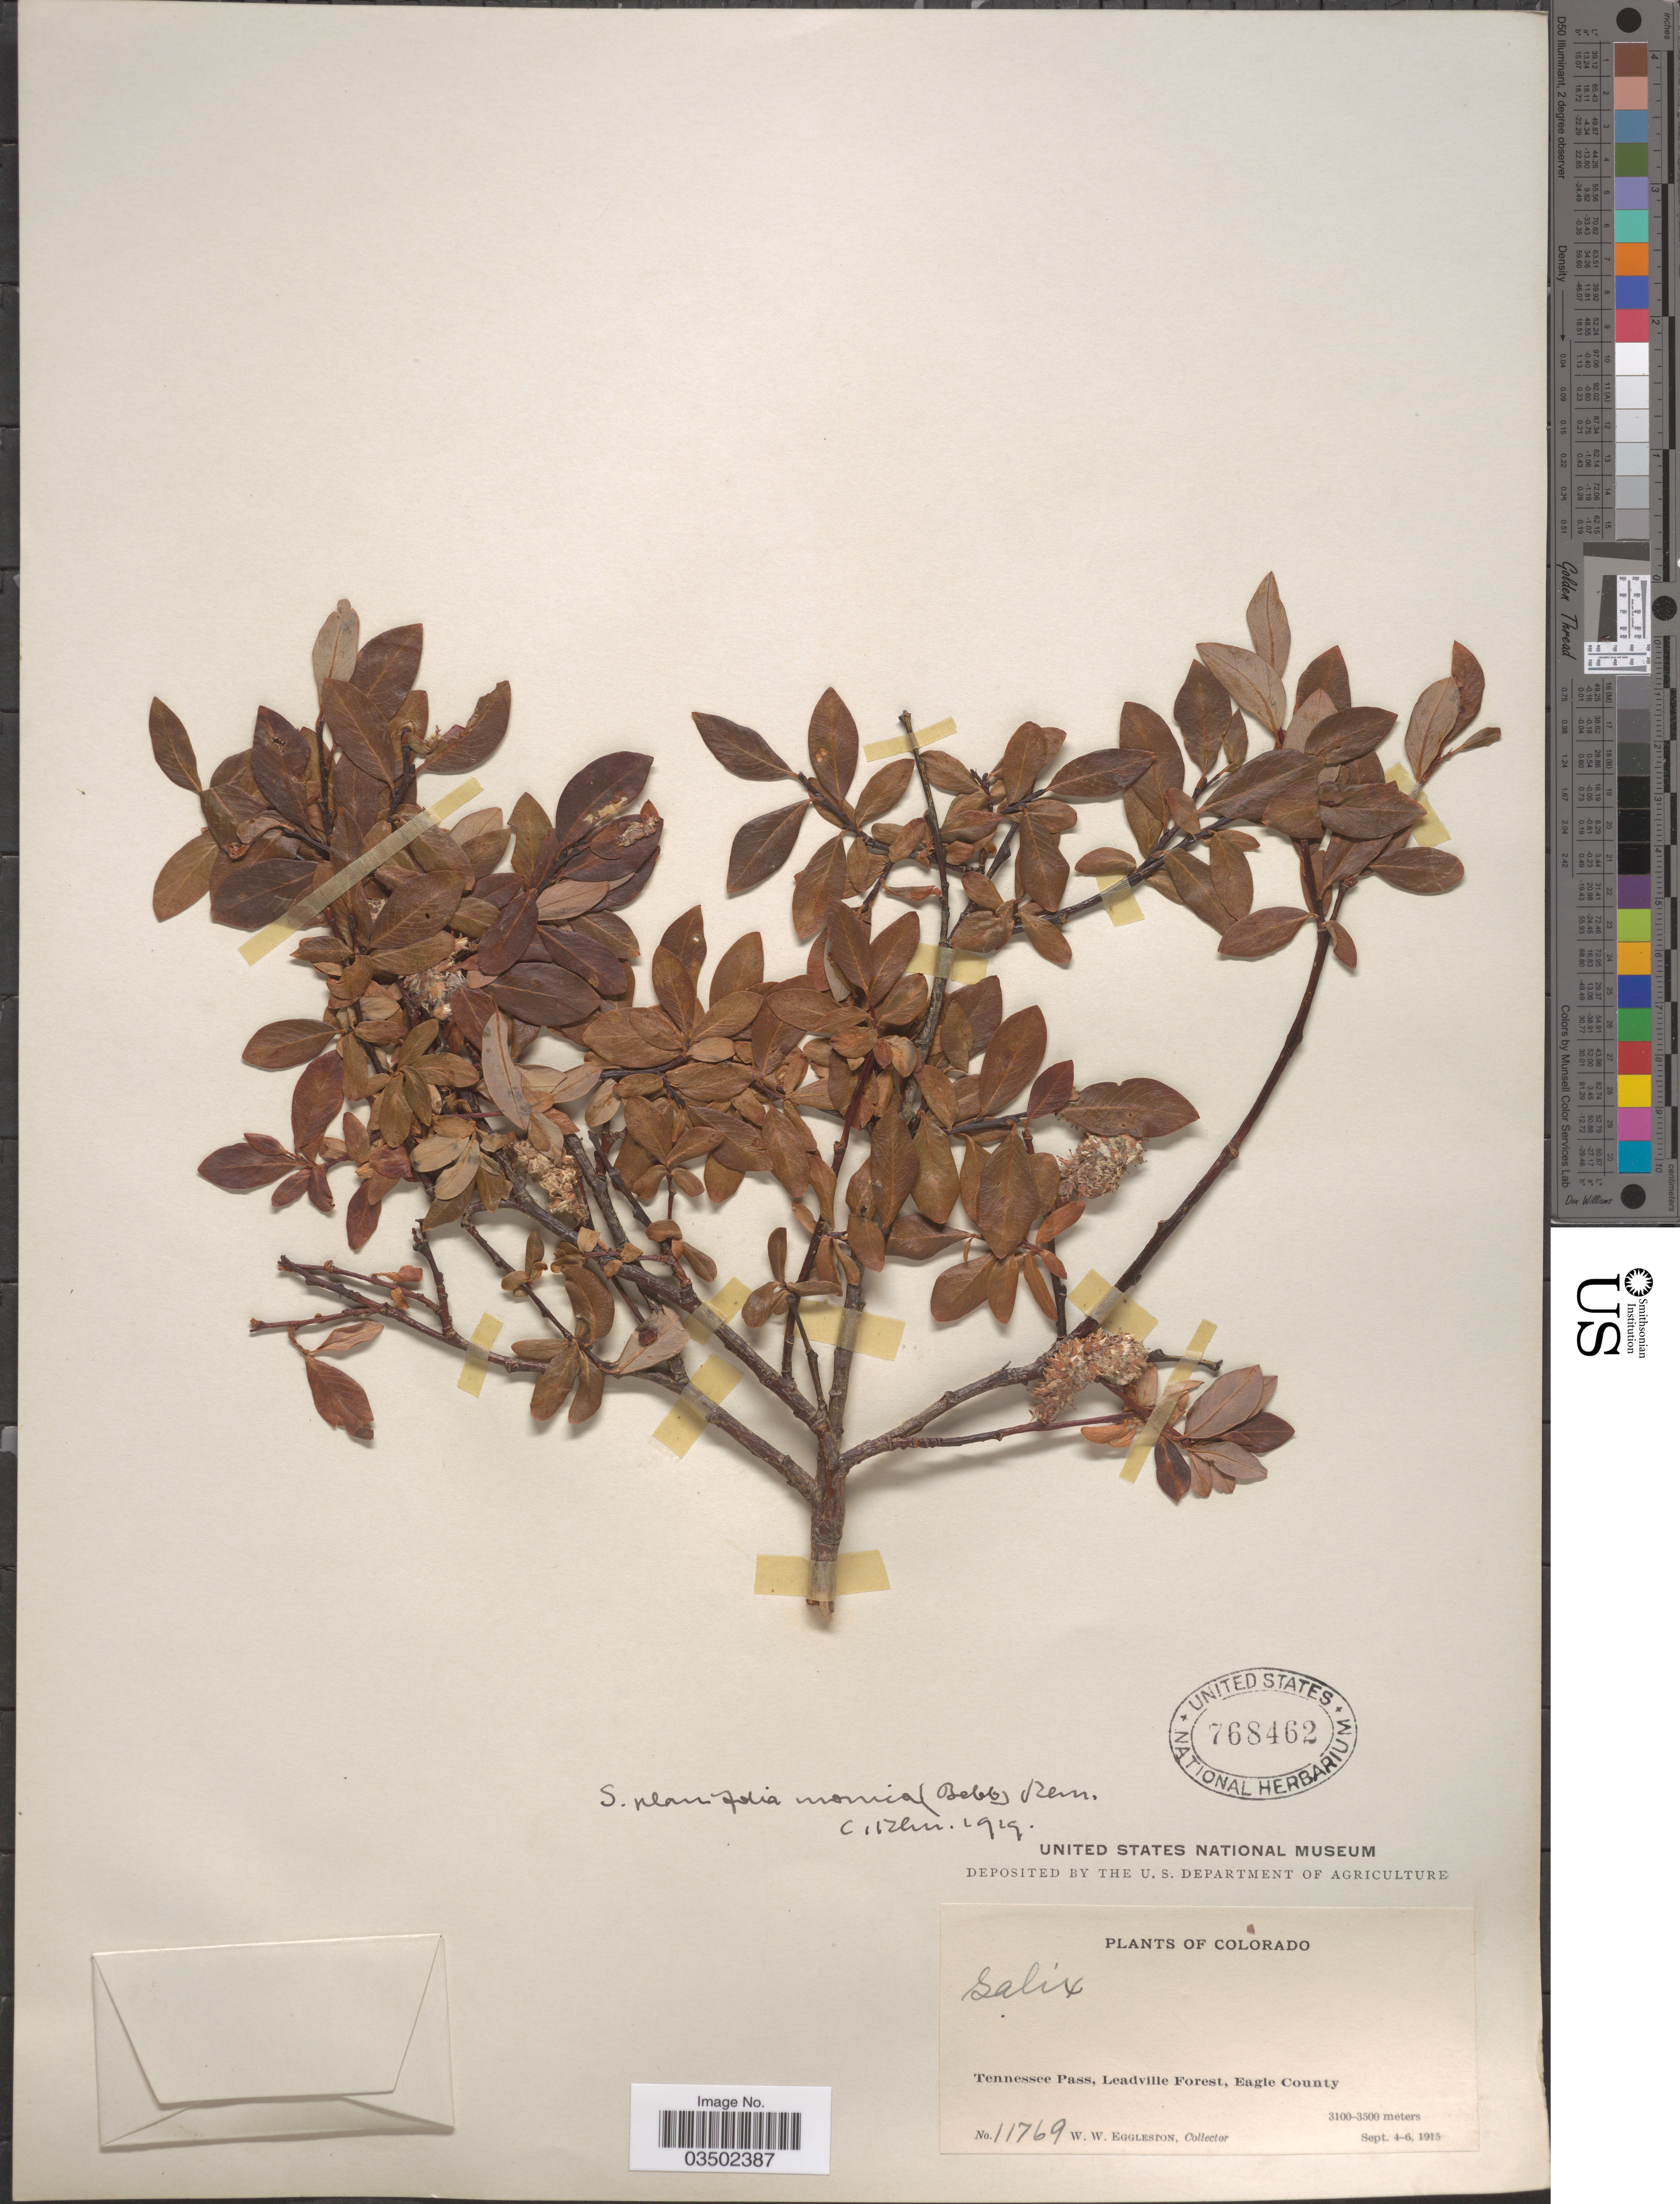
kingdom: Plantae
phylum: Tracheophyta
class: Magnoliopsida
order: Malpighiales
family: Salicaceae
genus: Salix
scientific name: Salix planifolia var. monica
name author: (Bebb) C.K. Schneid.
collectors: W. W. Eggleston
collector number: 11769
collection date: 1915-09-04/1915-09-06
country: United States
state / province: Colorado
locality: Tennessee Pass, Leadville Forest, Eagle County.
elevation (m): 3100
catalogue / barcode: US 768462